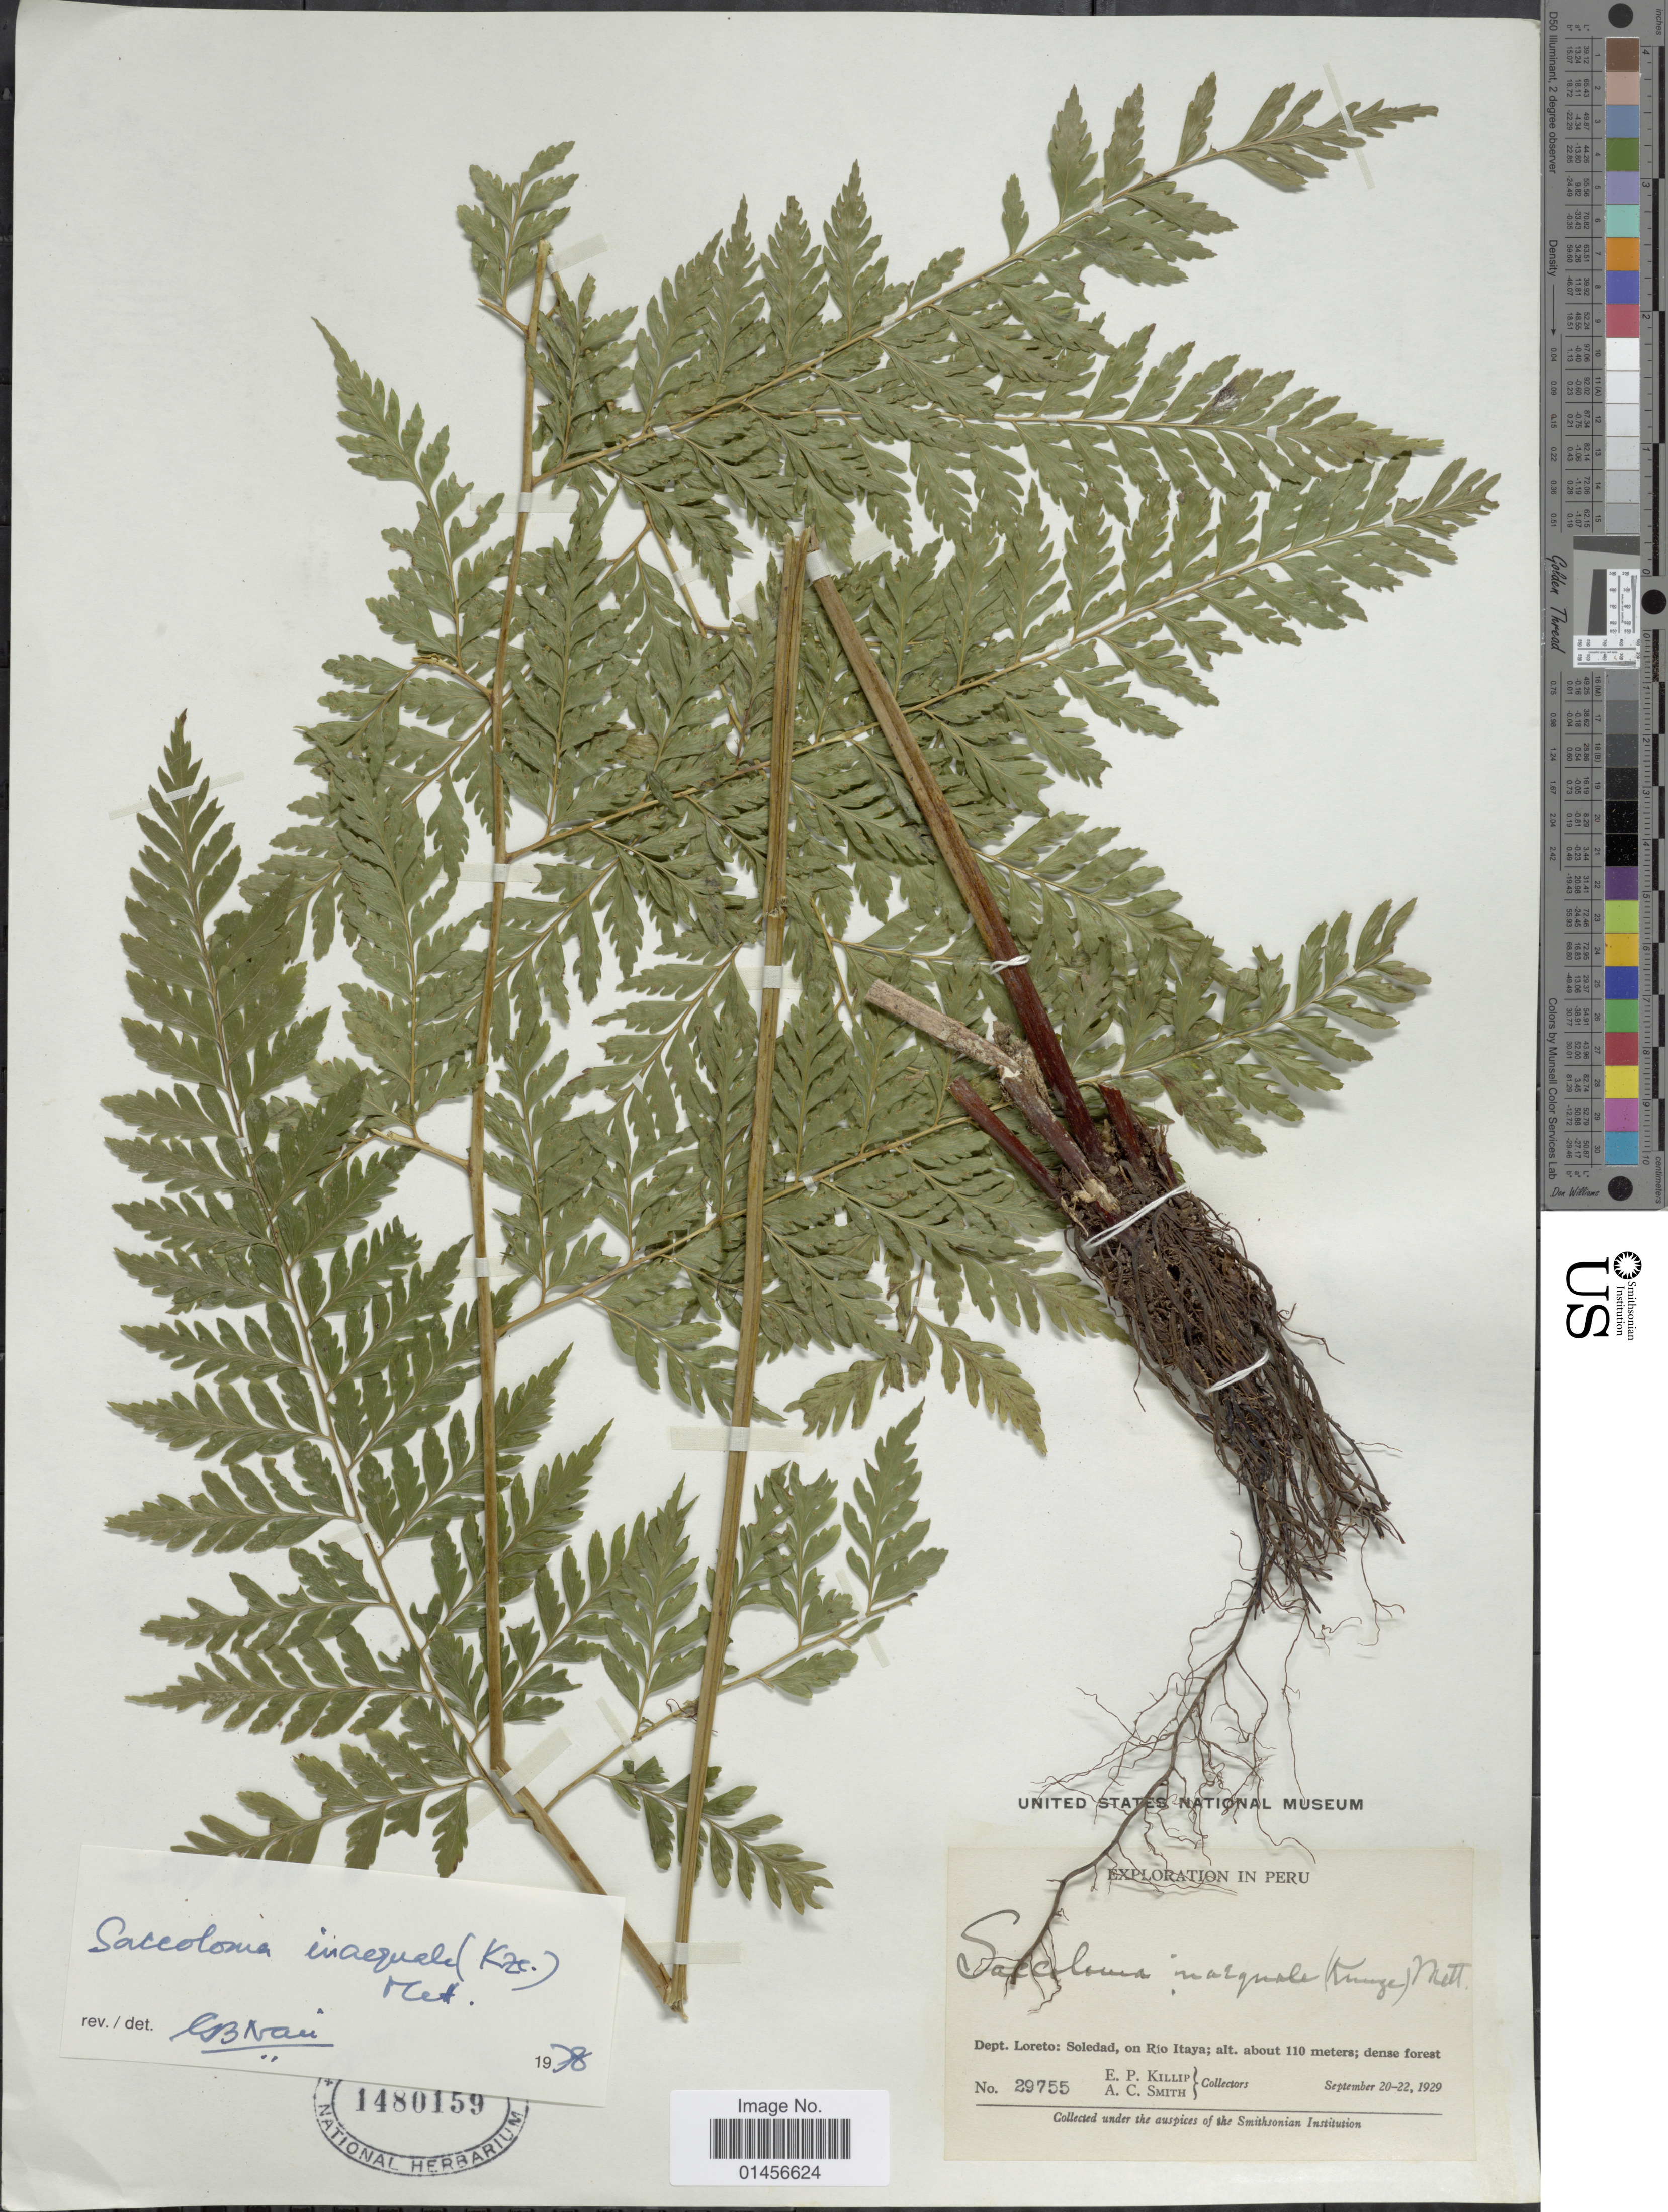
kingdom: Plantae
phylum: Tracheophyta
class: Polypodiopsida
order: Polypodiales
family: Saccolomataceae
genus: Saccoloma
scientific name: Saccoloma inaequale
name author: (Kunze) Mett.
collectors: E. P. Killip & A. C. Smith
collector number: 29755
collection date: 1929-09-20/1929-09-22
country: Peru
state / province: Loreto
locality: Soledad, on Rio Itaya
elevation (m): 110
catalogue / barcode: US 1480159